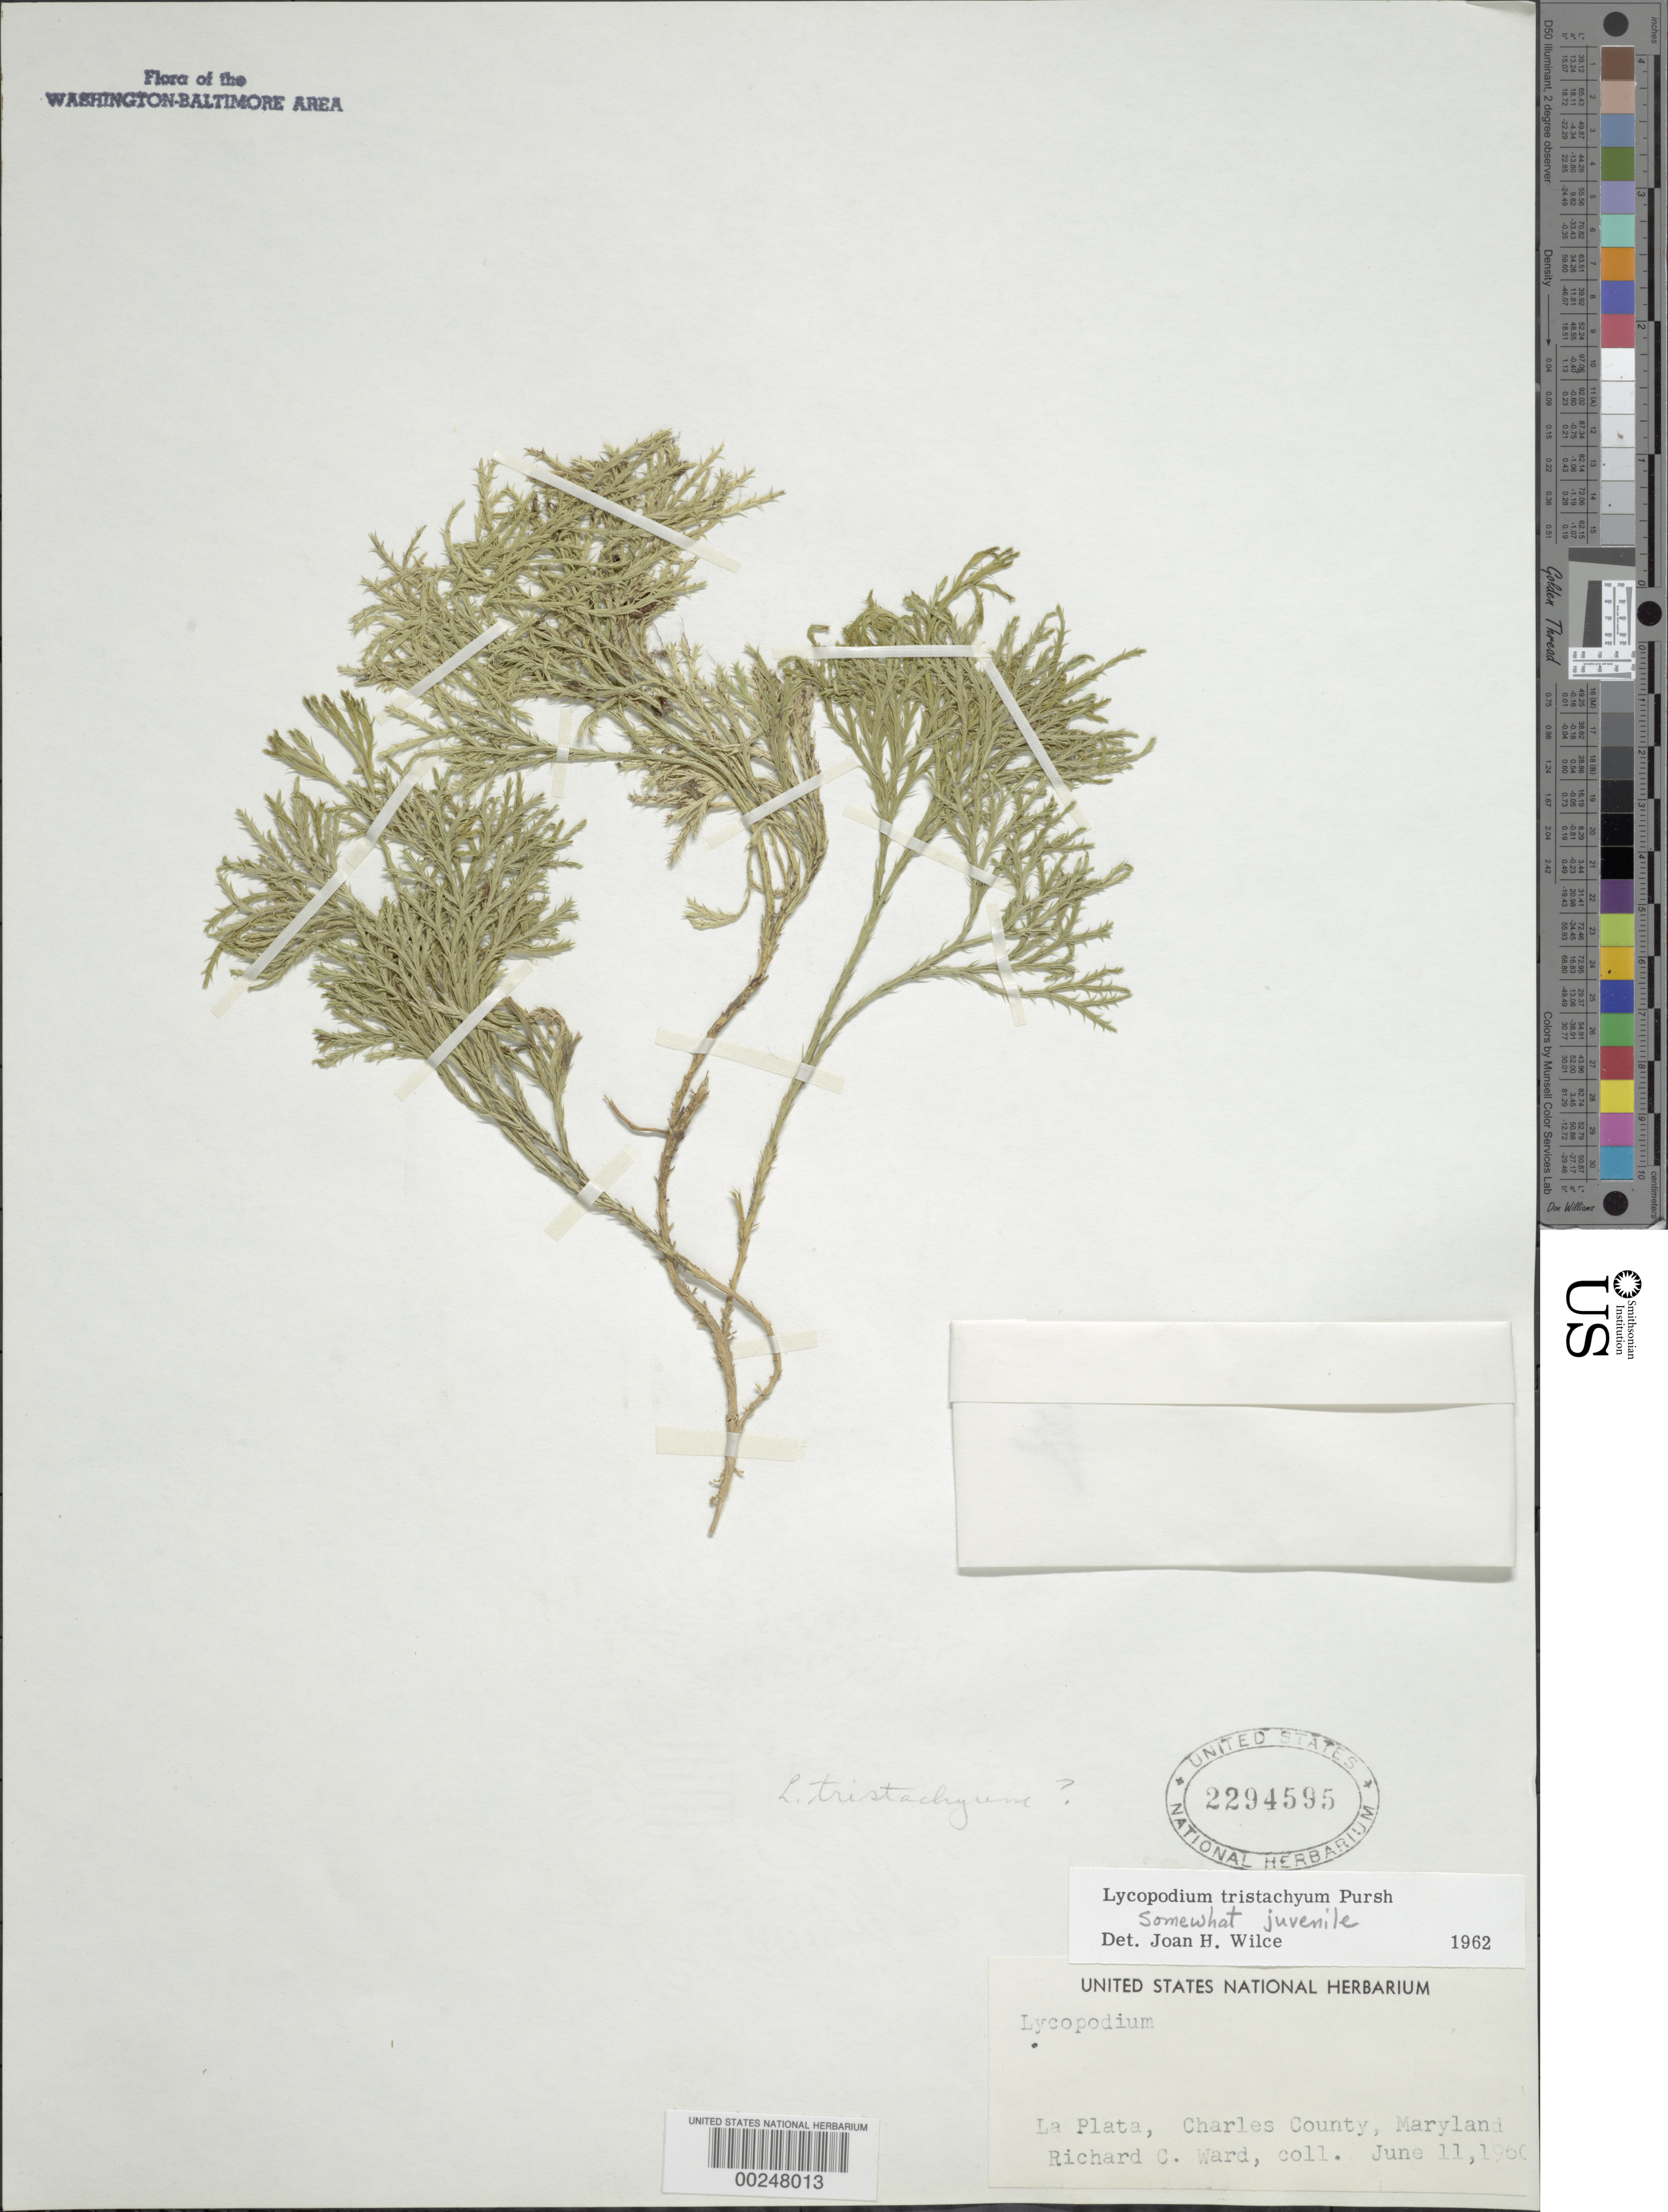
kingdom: Plantae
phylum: Tracheophyta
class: Lycopodiopsida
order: Lycopodiales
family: Lycopodiaceae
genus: Diphasiastrum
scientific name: Diphasiastrum tristachyum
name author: (Pursh) Holub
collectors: R. C. Ward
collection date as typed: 11 Jun 1960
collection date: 1960-06-11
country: United States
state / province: Maryland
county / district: Charles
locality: La Plata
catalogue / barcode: US 2294595